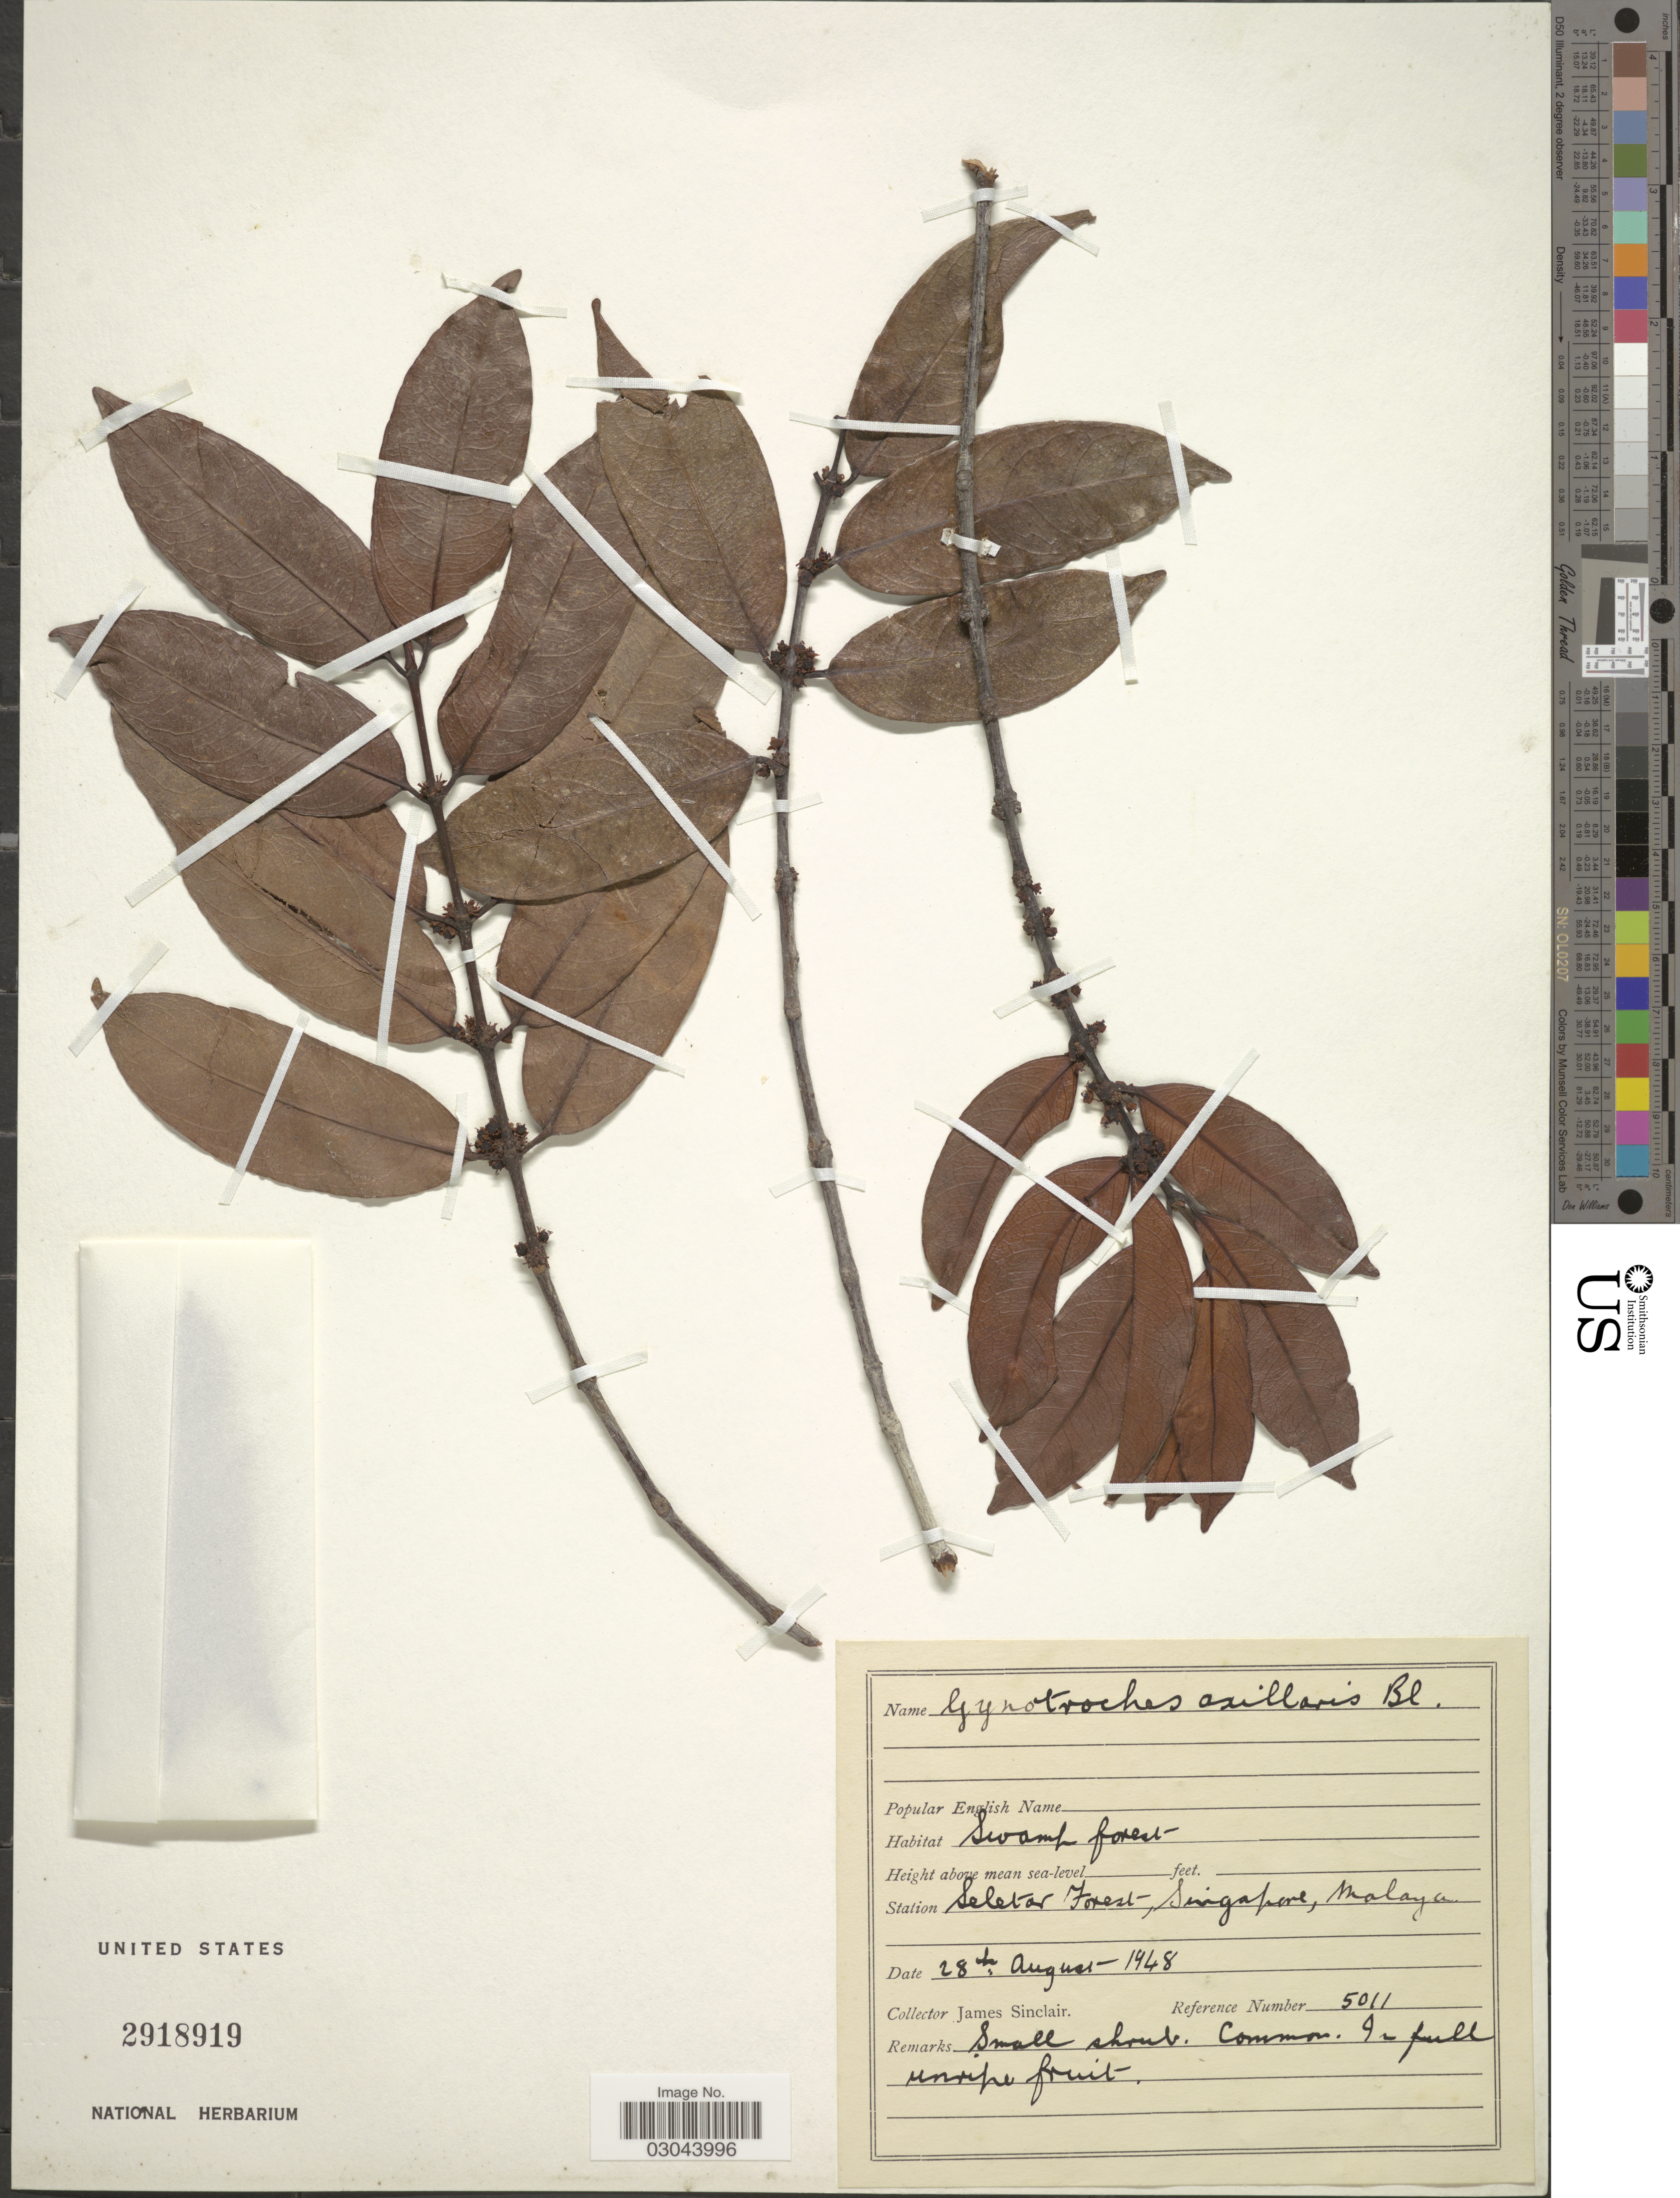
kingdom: Plantae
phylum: Tracheophyta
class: Magnoliopsida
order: Malpighiales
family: Rhizophoraceae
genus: Gynotroches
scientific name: Gynotroches axillaris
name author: Blume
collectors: J. Sinclair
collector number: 5011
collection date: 1948-08-28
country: Singapore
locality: Station Seletar Forest, Malaya.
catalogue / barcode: US 2918919